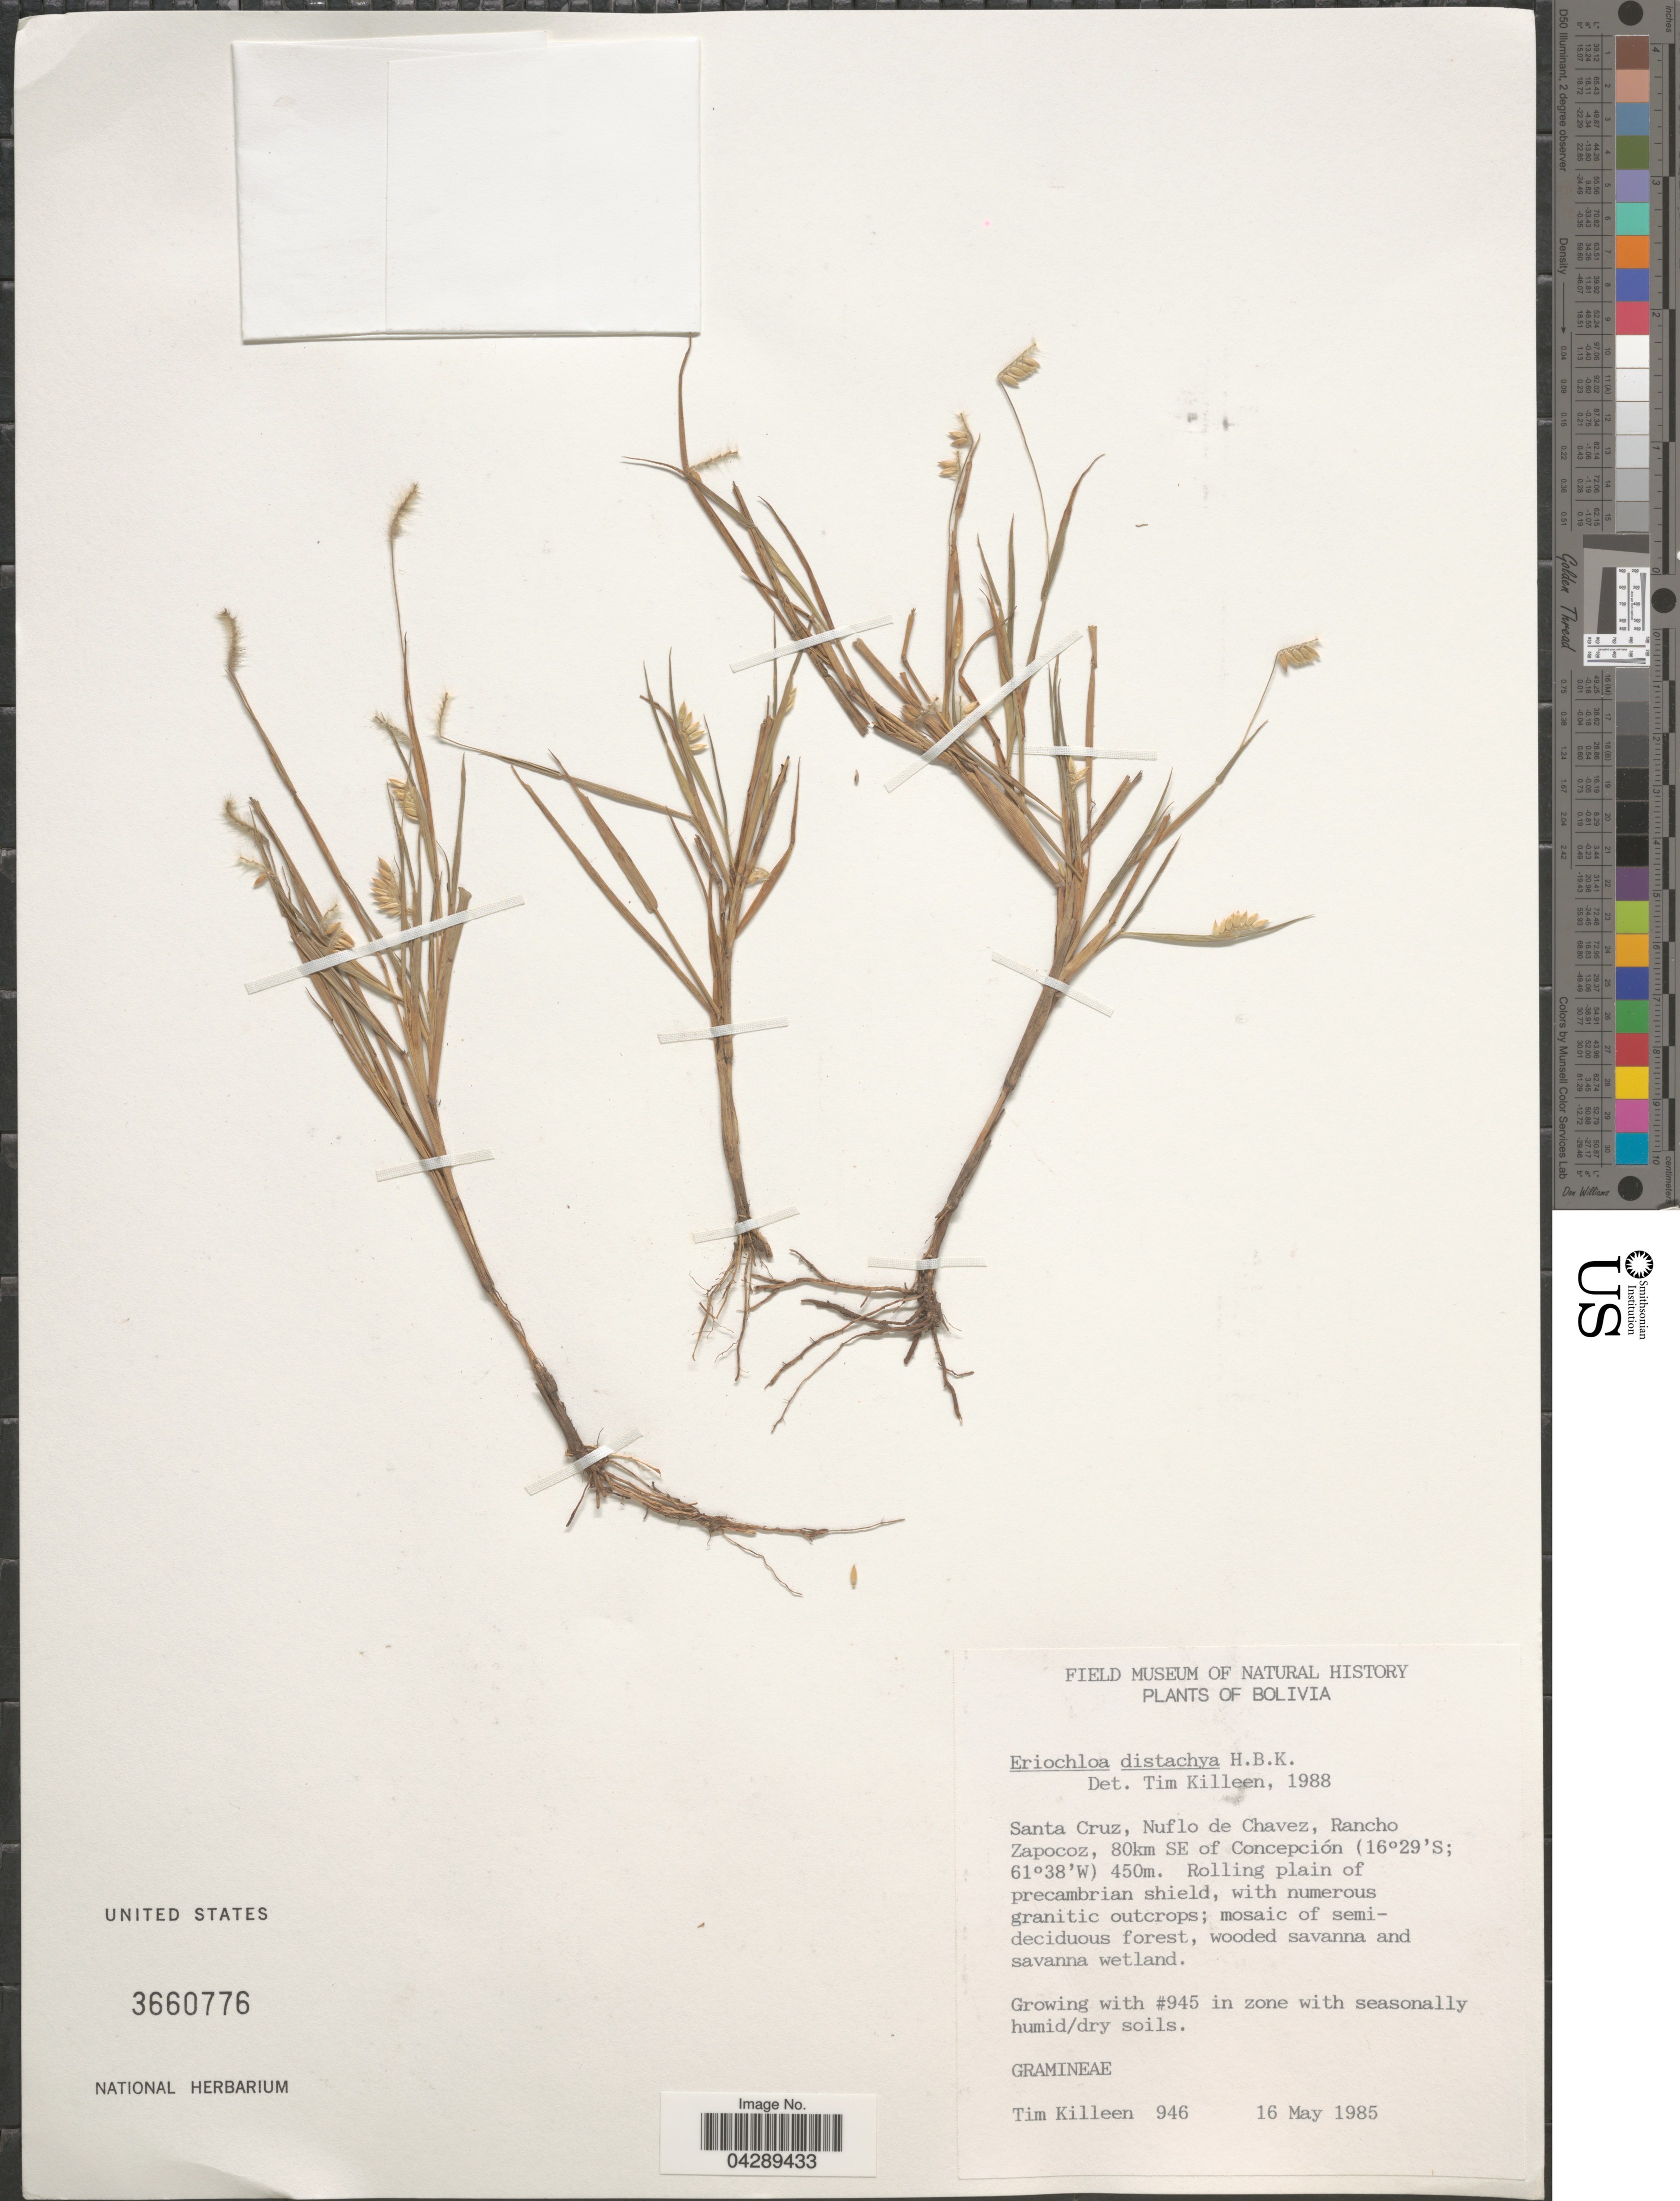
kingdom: Plantae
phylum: Tracheophyta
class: Liliopsida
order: Poales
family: Poaceae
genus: Eriochloa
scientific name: Eriochloa distachya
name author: Kunth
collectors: T. J. Killeen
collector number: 946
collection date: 1985-05-16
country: Bolivia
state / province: Santa Cruz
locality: Nuflo de Chavez, Rancho Zapocoz, 80km SE of Concepción.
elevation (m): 450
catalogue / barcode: US 3660776